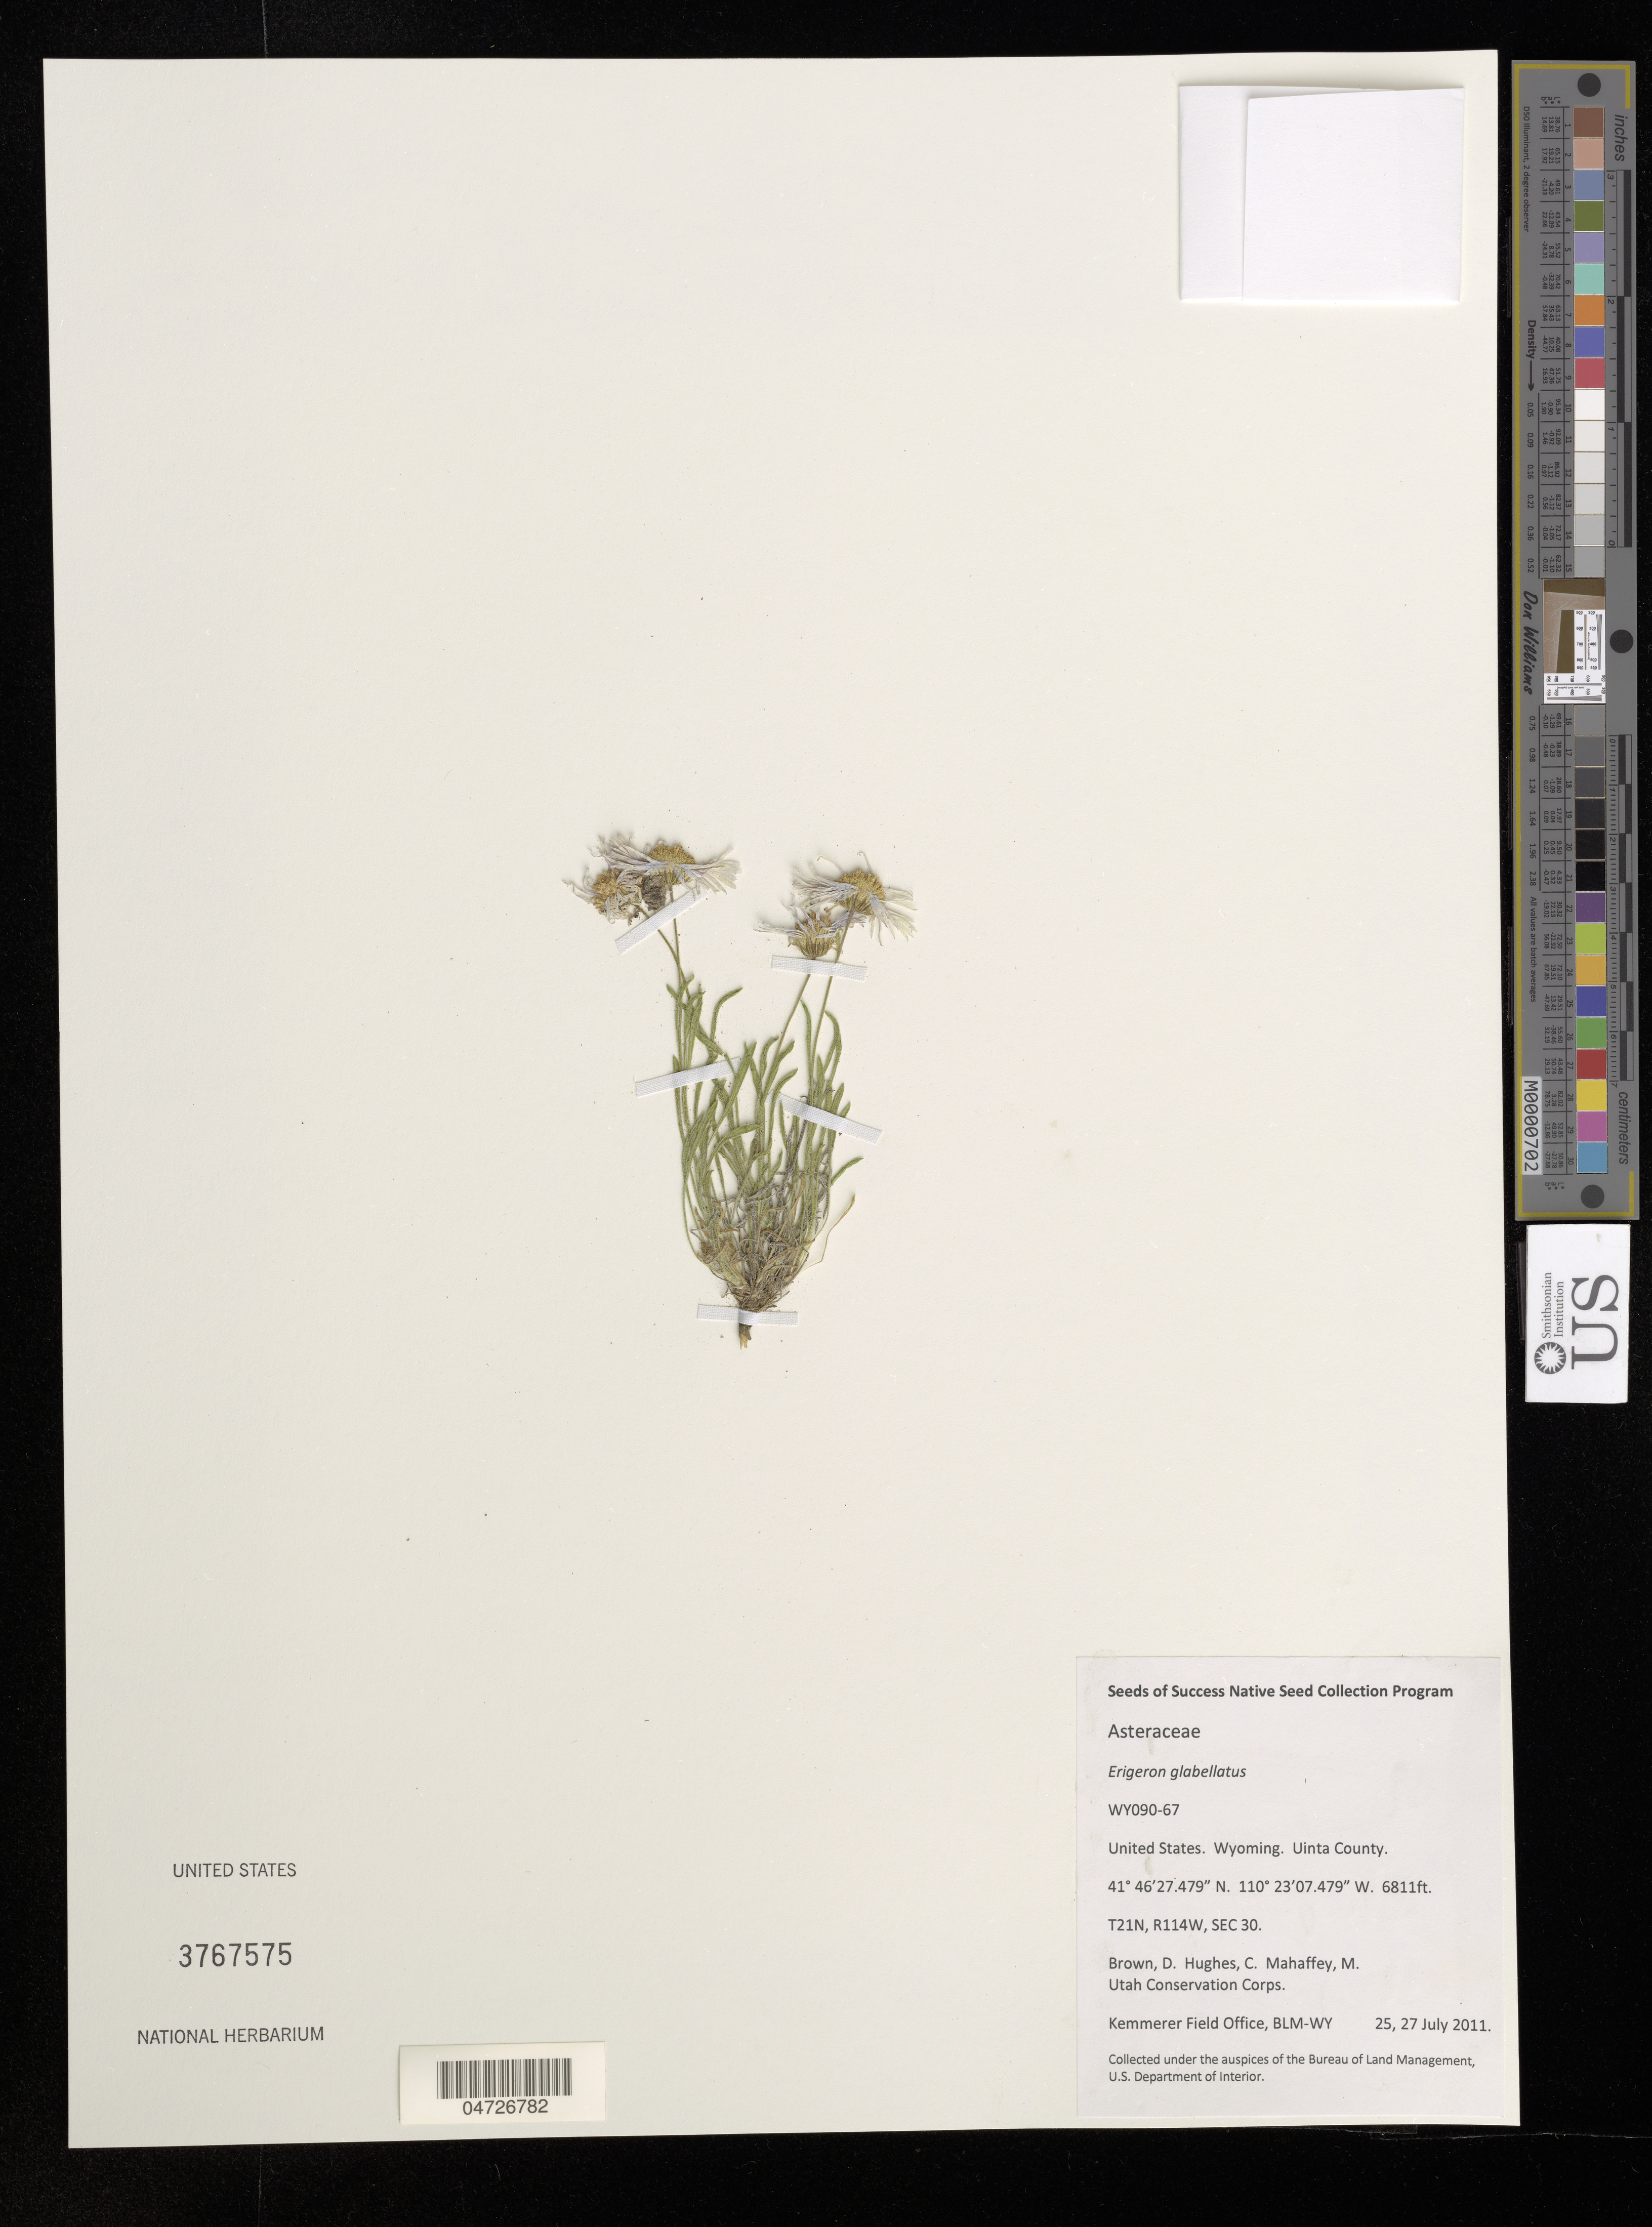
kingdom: Plantae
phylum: Tracheophyta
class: Magnoliopsida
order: Asterales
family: Asteraceae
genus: Erigeron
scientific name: Erigeron glabellus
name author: Nutt.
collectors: D. Brown, C. Hughes & M. Mahaffey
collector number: WY090-67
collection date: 2011-07-25/2011-07-27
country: United States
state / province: Wyoming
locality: Uinta County.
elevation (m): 2076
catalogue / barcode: US 3767575